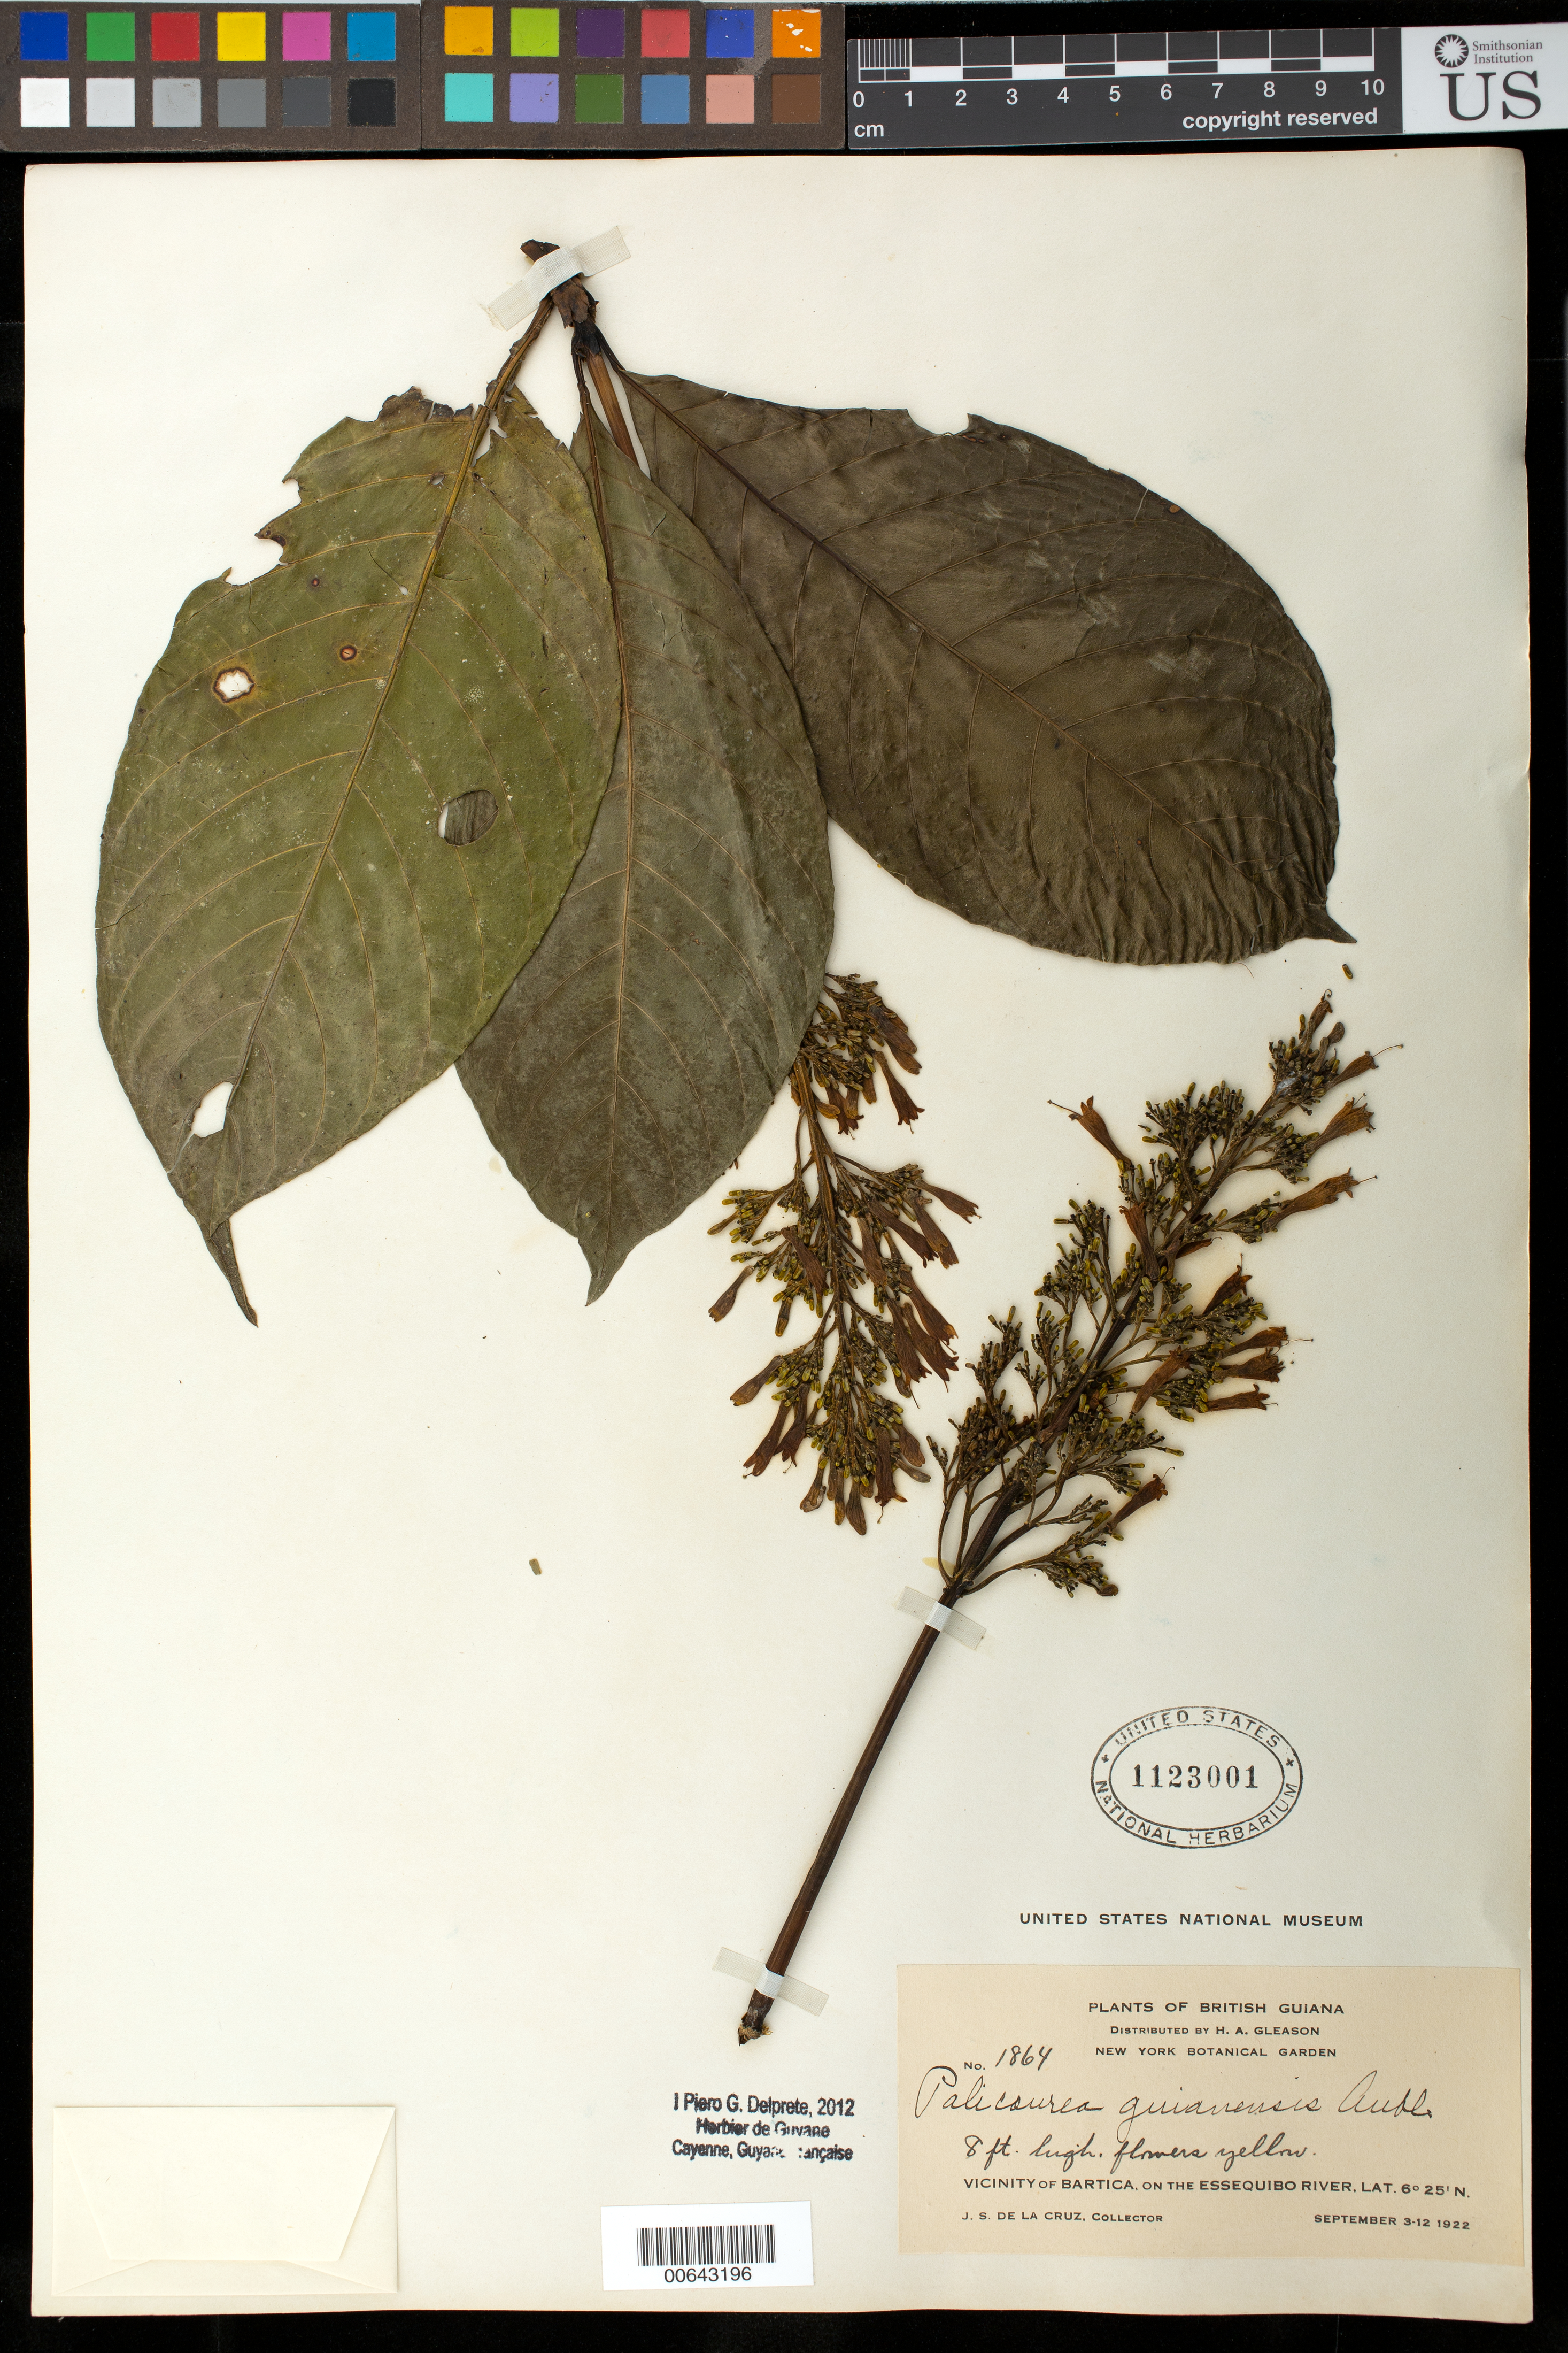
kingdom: Plantae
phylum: Tracheophyta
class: Magnoliopsida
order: Gentianales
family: Rubiaceae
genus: Palicourea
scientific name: Palicourea guianensis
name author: Aubl.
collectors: J. S. de la Cruz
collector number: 1864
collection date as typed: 3-Sep-22 to 12-Sep-22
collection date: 1922-09-03/1922-09-12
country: Guyana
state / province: Cuyuni-Mazaruni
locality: Bartica, vic., on the Essequibo River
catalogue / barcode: US 1123001